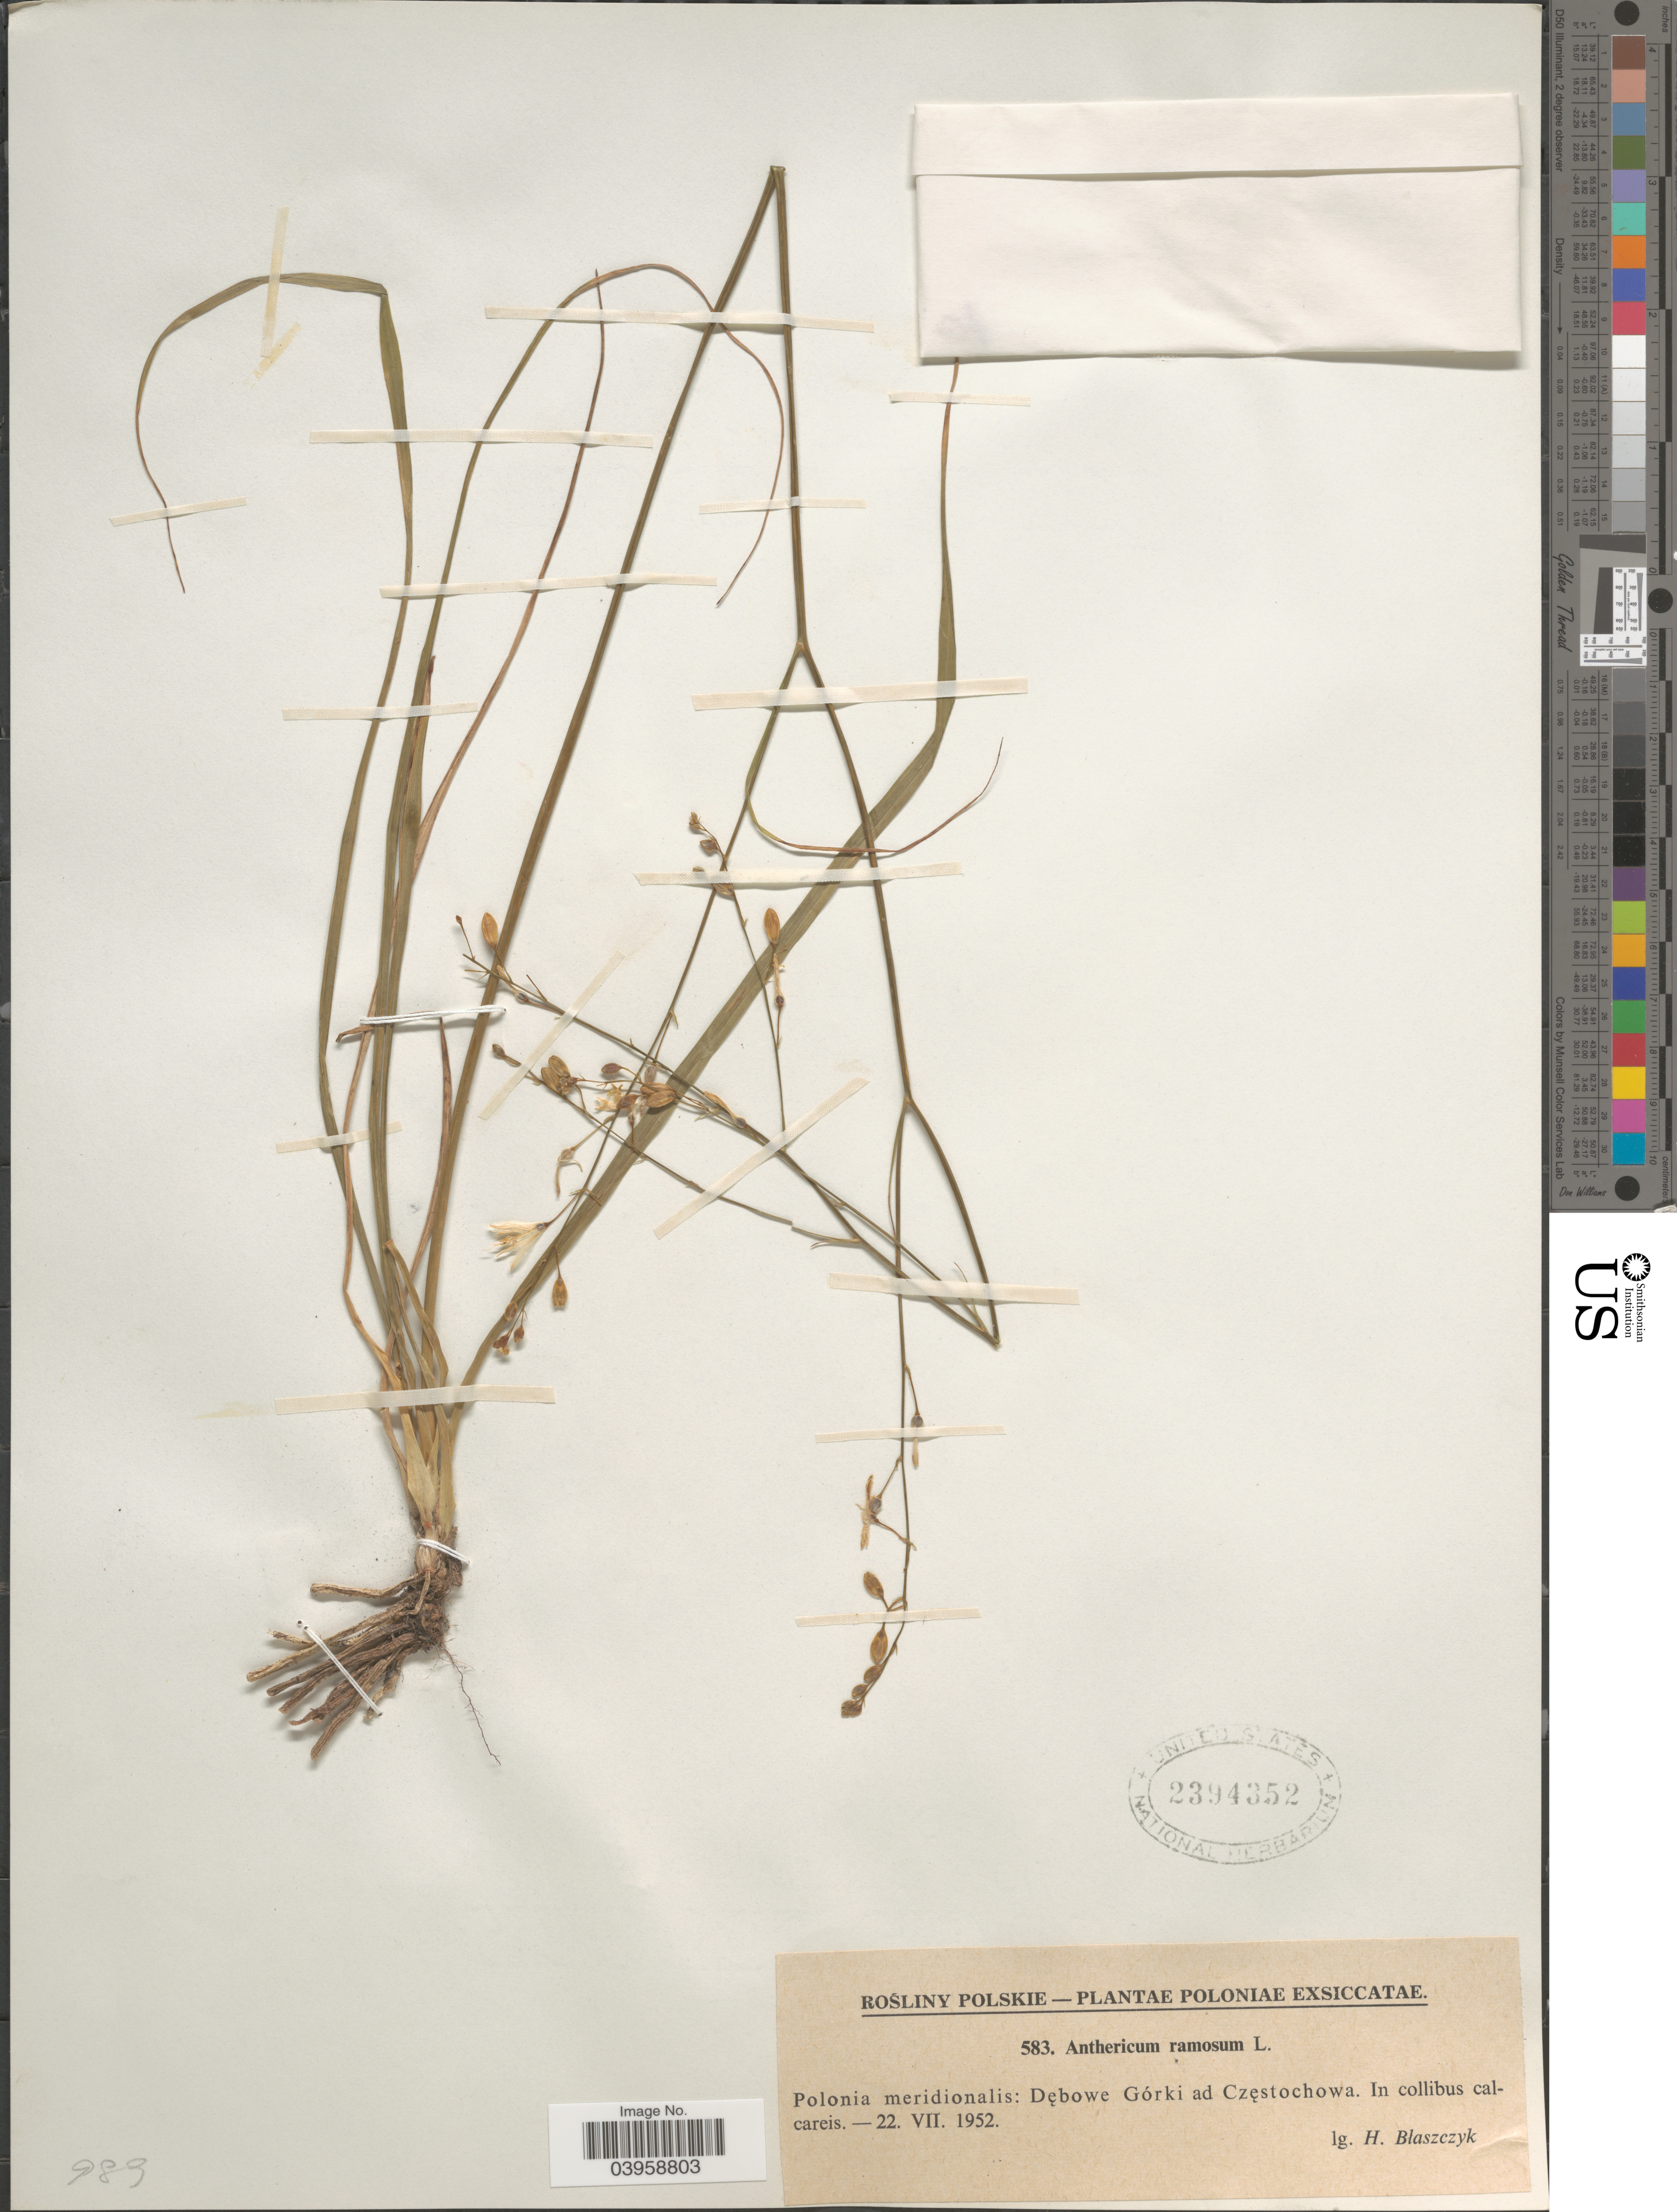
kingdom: Plantae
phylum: Tracheophyta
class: Liliopsida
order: Asparagales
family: Asparagaceae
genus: Anthericum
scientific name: Anthericum ramosum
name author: L.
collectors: H. Blaszczyk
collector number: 583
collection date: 1952-07-22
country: Poland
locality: Poloniae. Polonia meridionalis: Dębowe Górki ad Częstochowa. In collibus calcareis.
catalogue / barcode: US 2394352